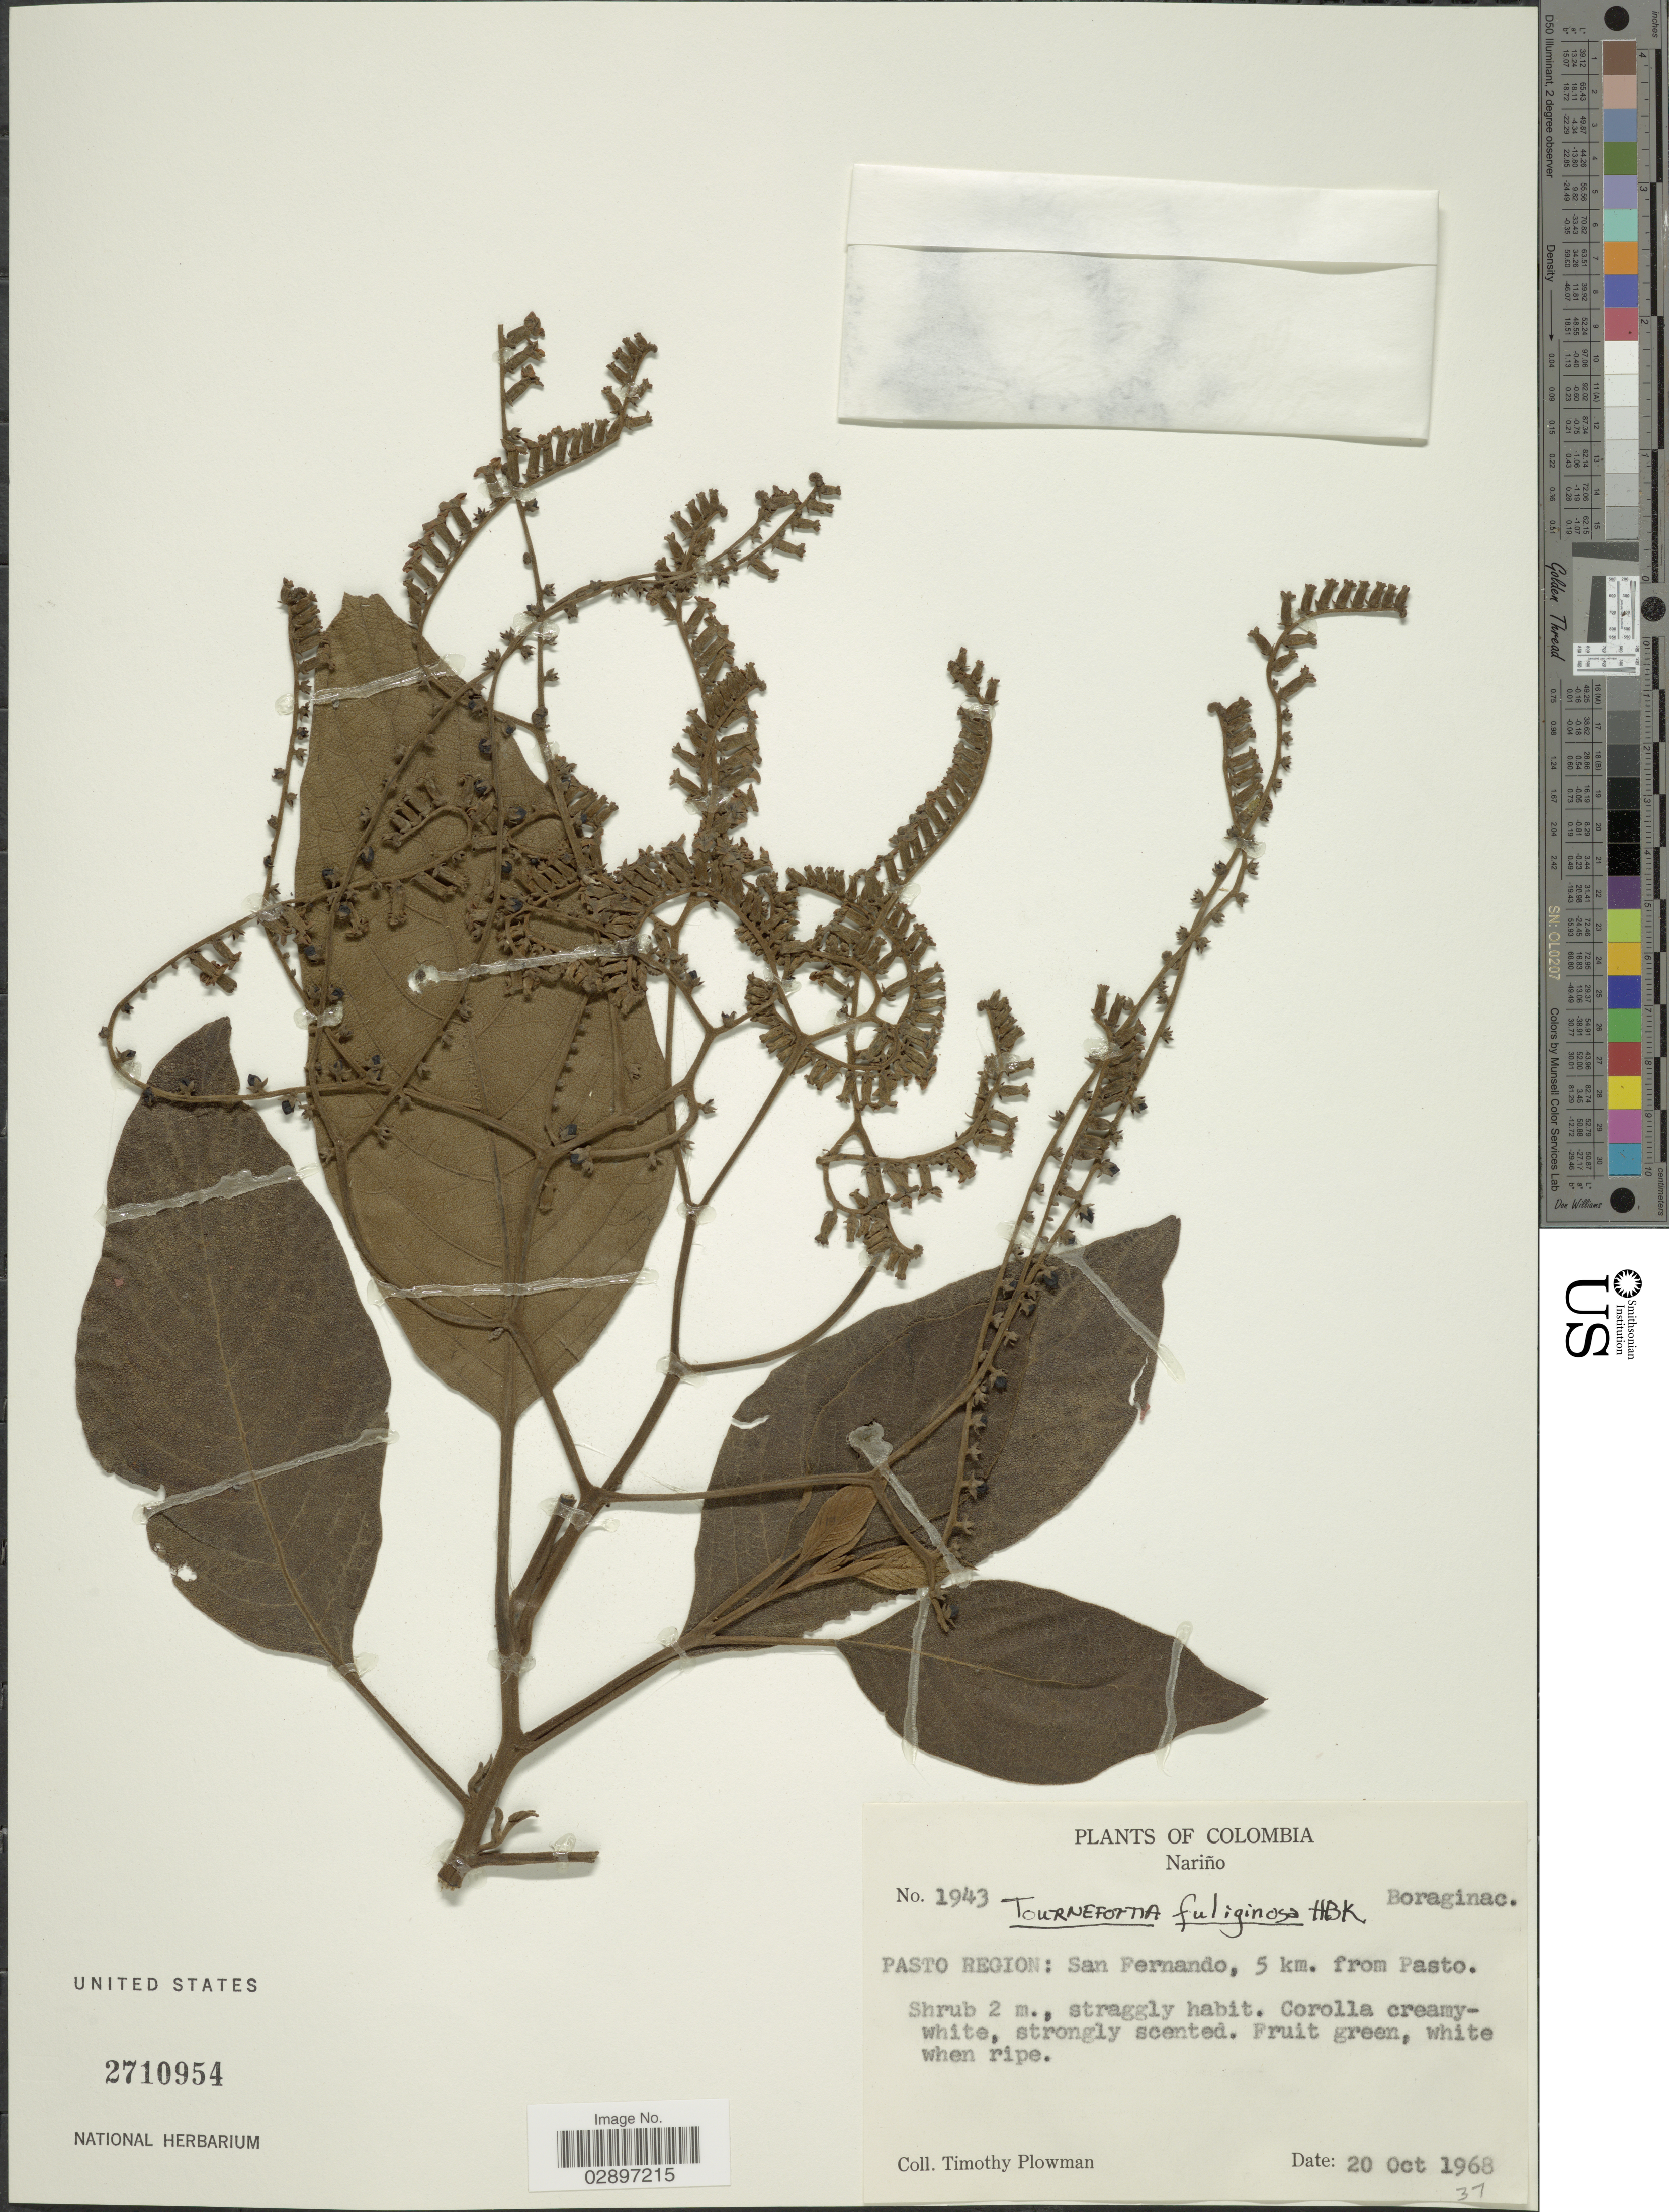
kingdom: Plantae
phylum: Tracheophyta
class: Magnoliopsida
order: Boraginales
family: Heliotropiaceae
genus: Tournefortia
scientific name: Tournefortia fuliginosa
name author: Kunth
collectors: T. Plowman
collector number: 1943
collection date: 1968-10-20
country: Colombia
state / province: Nariño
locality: Pasto Region: San Fernando, 5 km. from Pasto.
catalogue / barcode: US 2710954